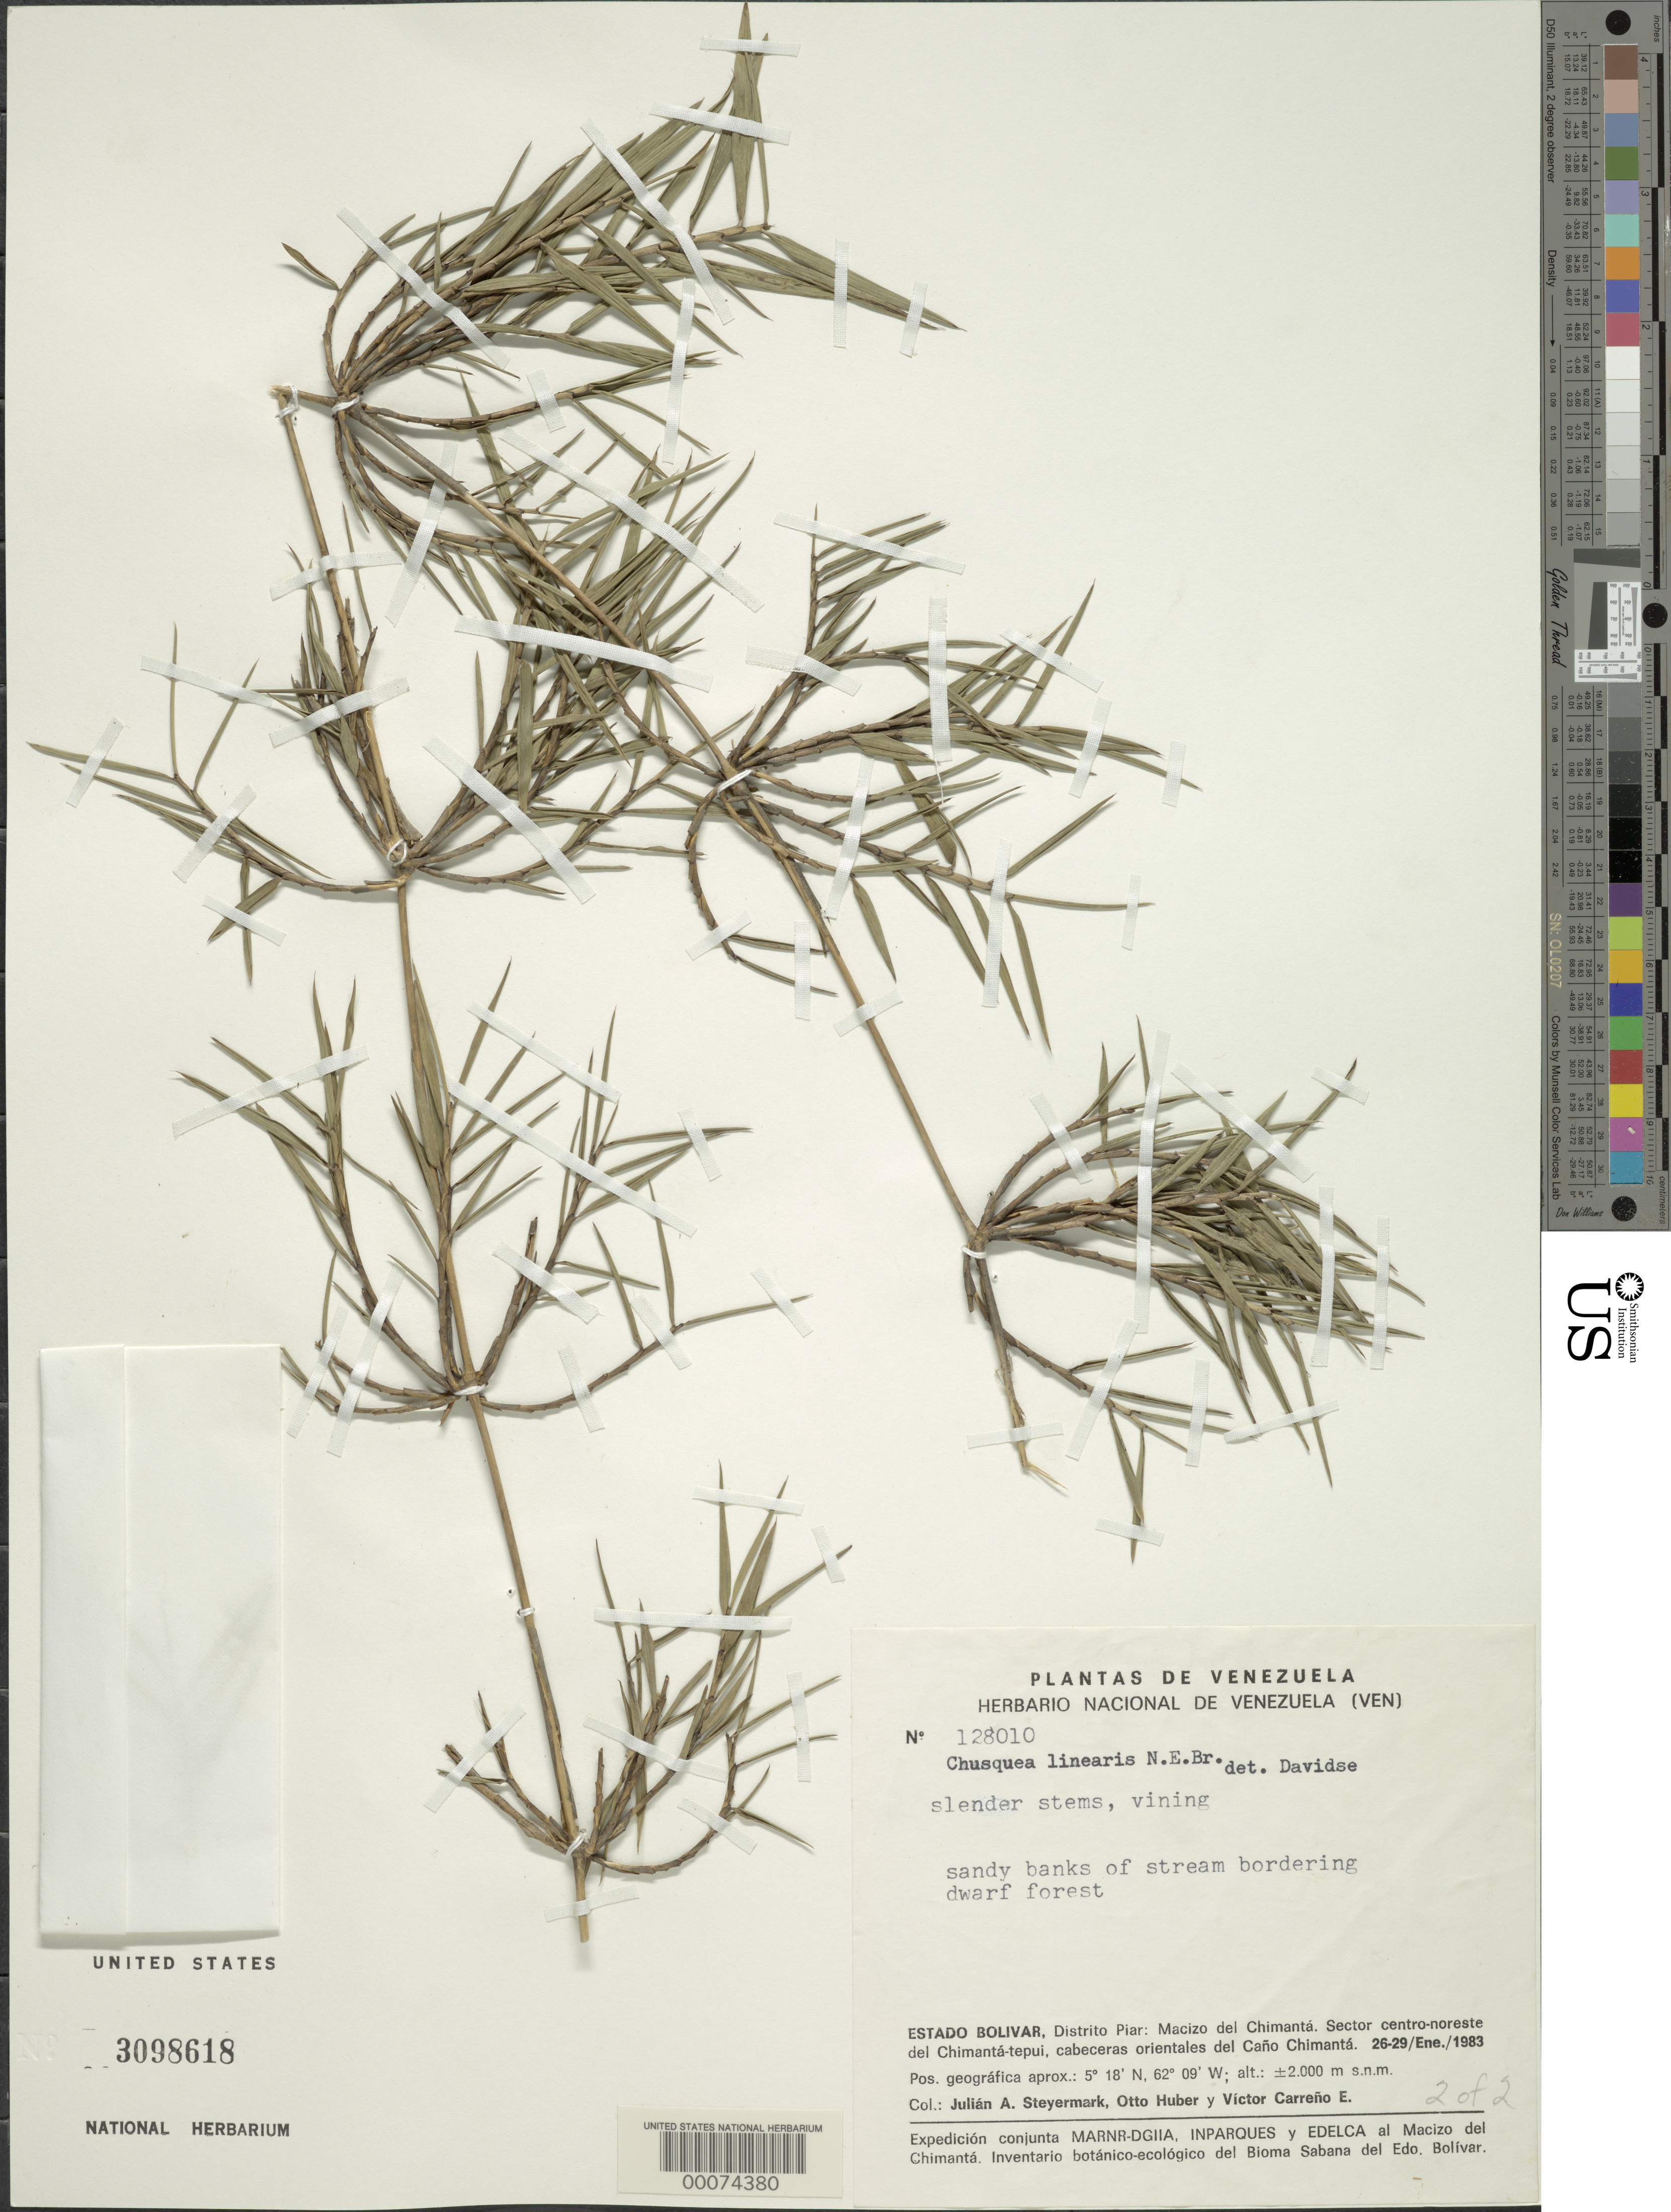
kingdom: Plantae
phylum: Tracheophyta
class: Liliopsida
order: Poales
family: Poaceae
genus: Chusquea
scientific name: Chusquea linearis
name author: N.E. Br.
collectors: J. Steyermark, O. Huber & V. Carreño E.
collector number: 128010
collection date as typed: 26 Jan 1983 to 29 Jan 1983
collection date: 1983-01-26/1983-01-29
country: Venezuela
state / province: Bolivar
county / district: Piar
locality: Macizo del chimanta, sector ne center of chimanta-tepui, cabeceras orientales of cano chimanta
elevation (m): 2000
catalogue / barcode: US 3098618